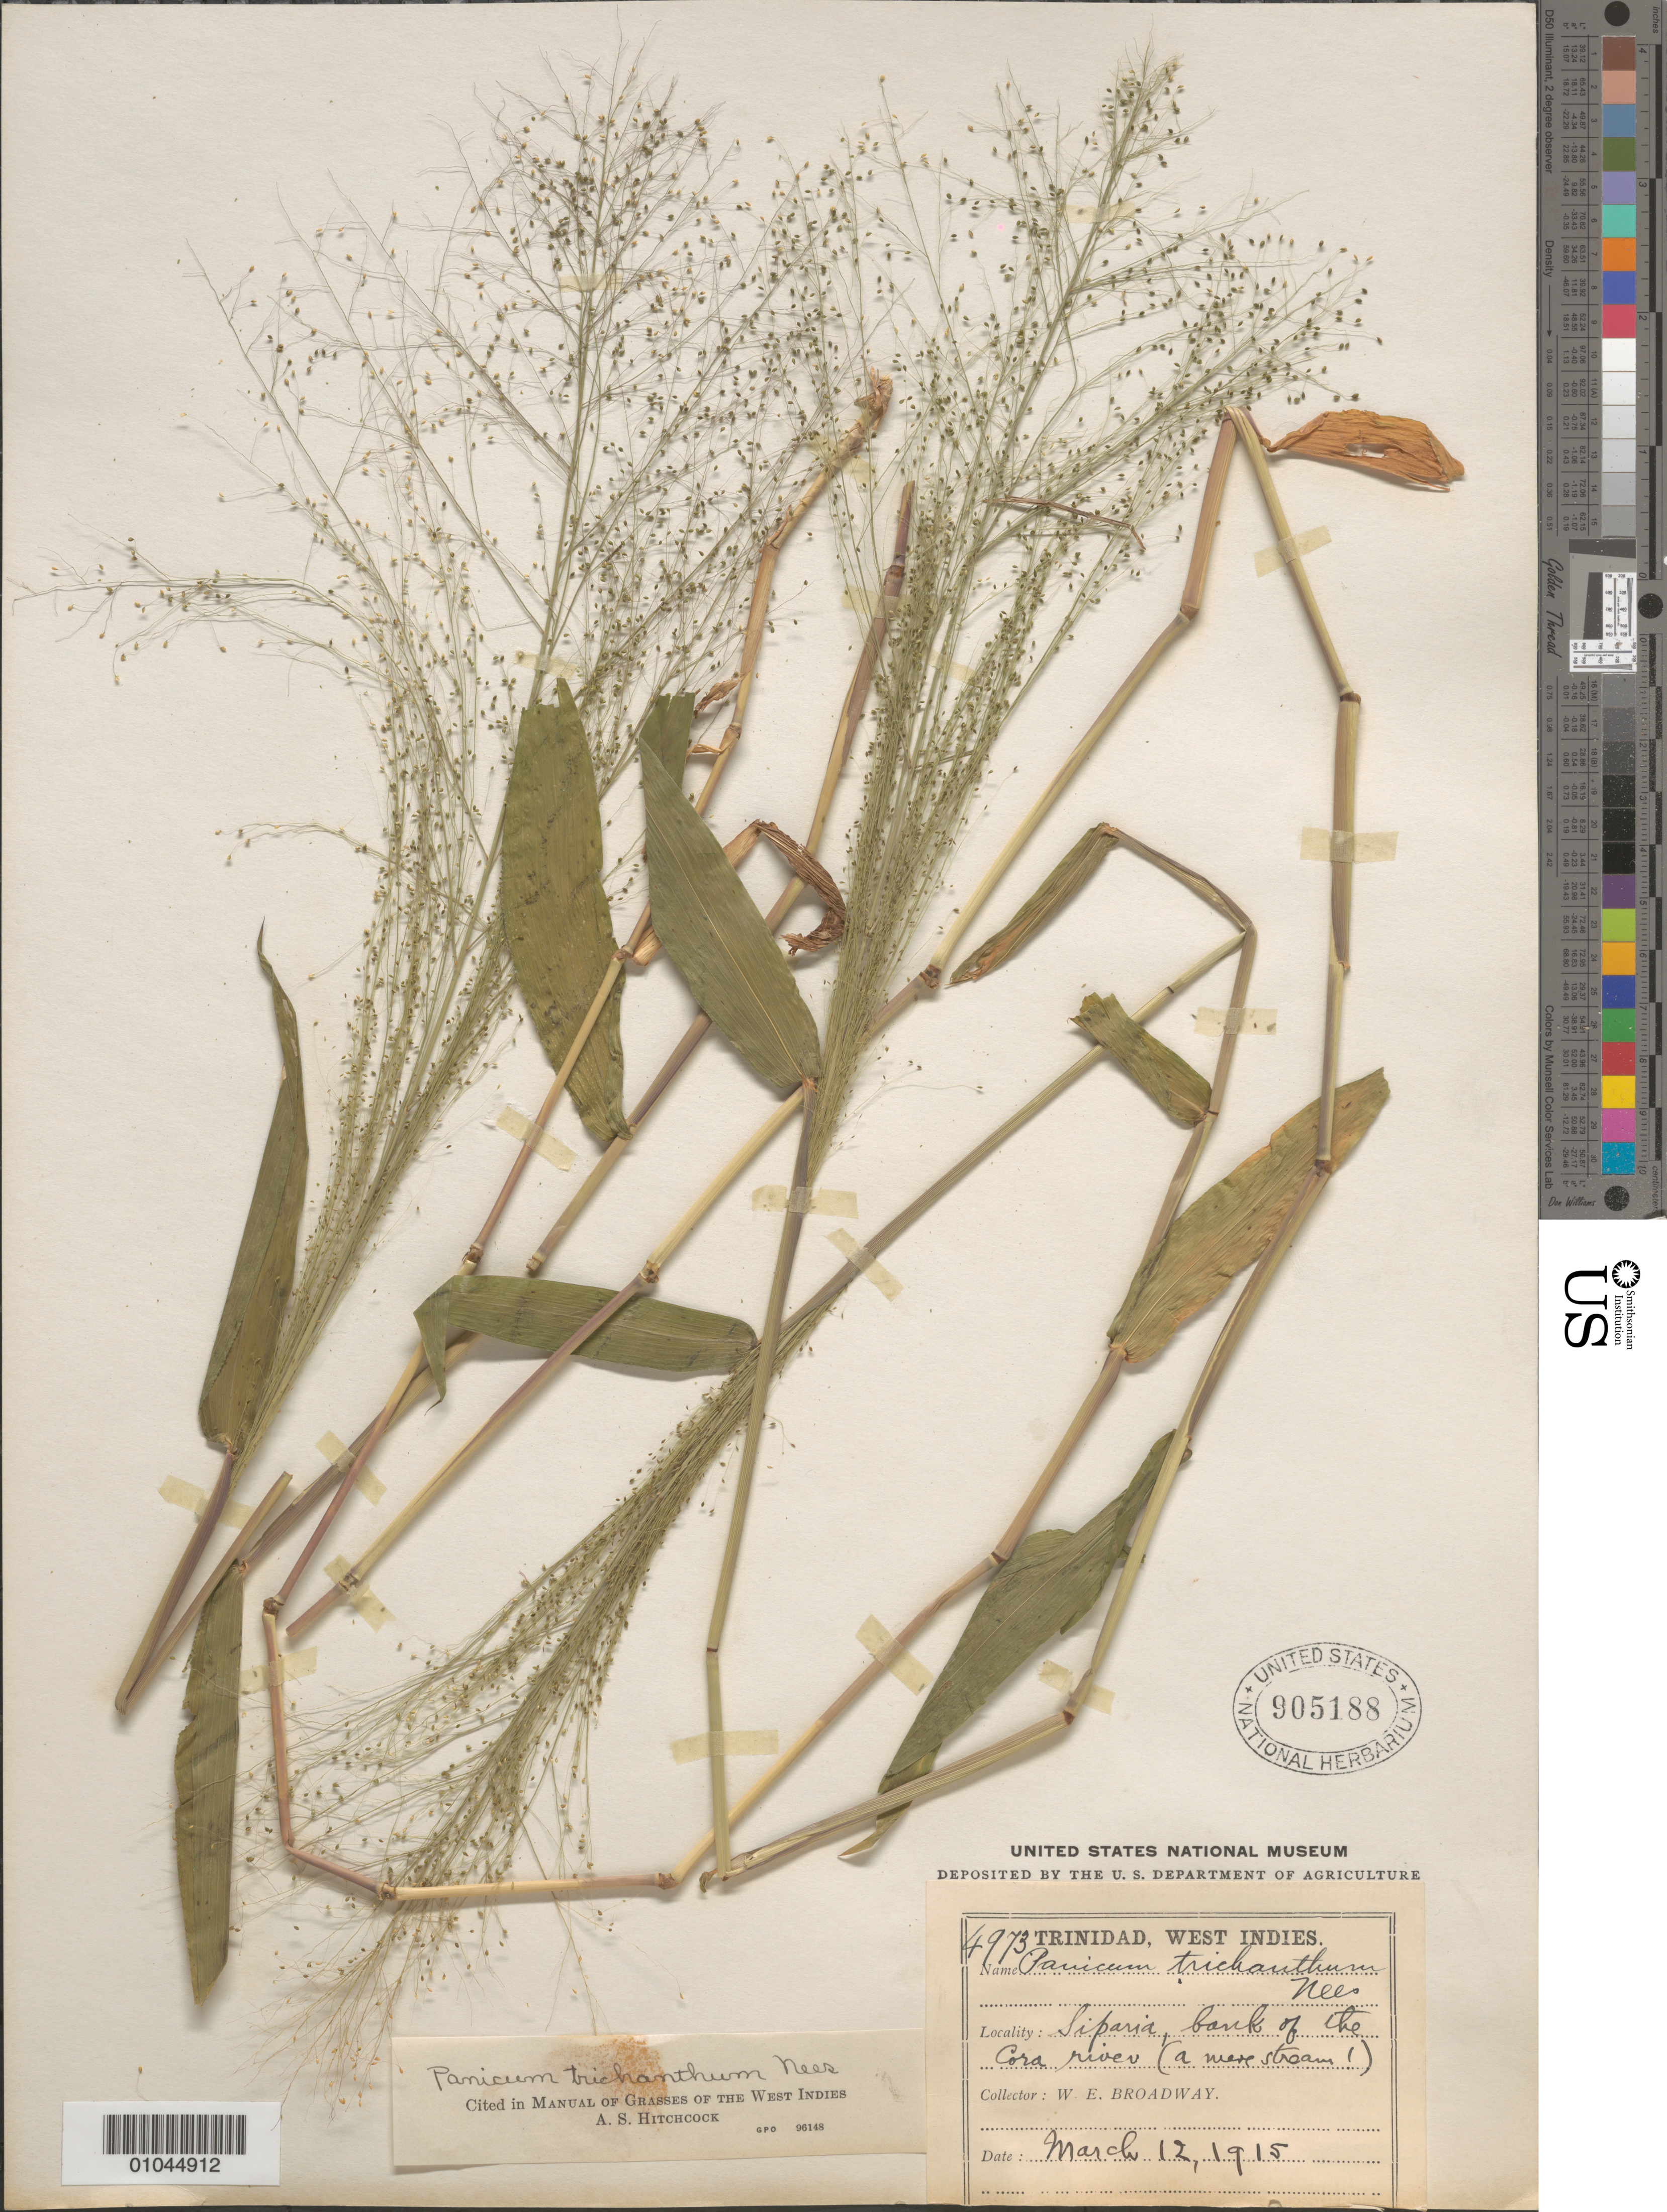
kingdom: Plantae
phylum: Tracheophyta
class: Liliopsida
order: Poales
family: Poaceae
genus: Panicum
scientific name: Panicum trichanthum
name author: Nees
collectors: W. E. Broadway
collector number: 4973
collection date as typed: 12 Mar 1915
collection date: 1915-03-12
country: Trinidad and Tobago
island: Trinidad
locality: Siparia, bank of Cora River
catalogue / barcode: US 905188